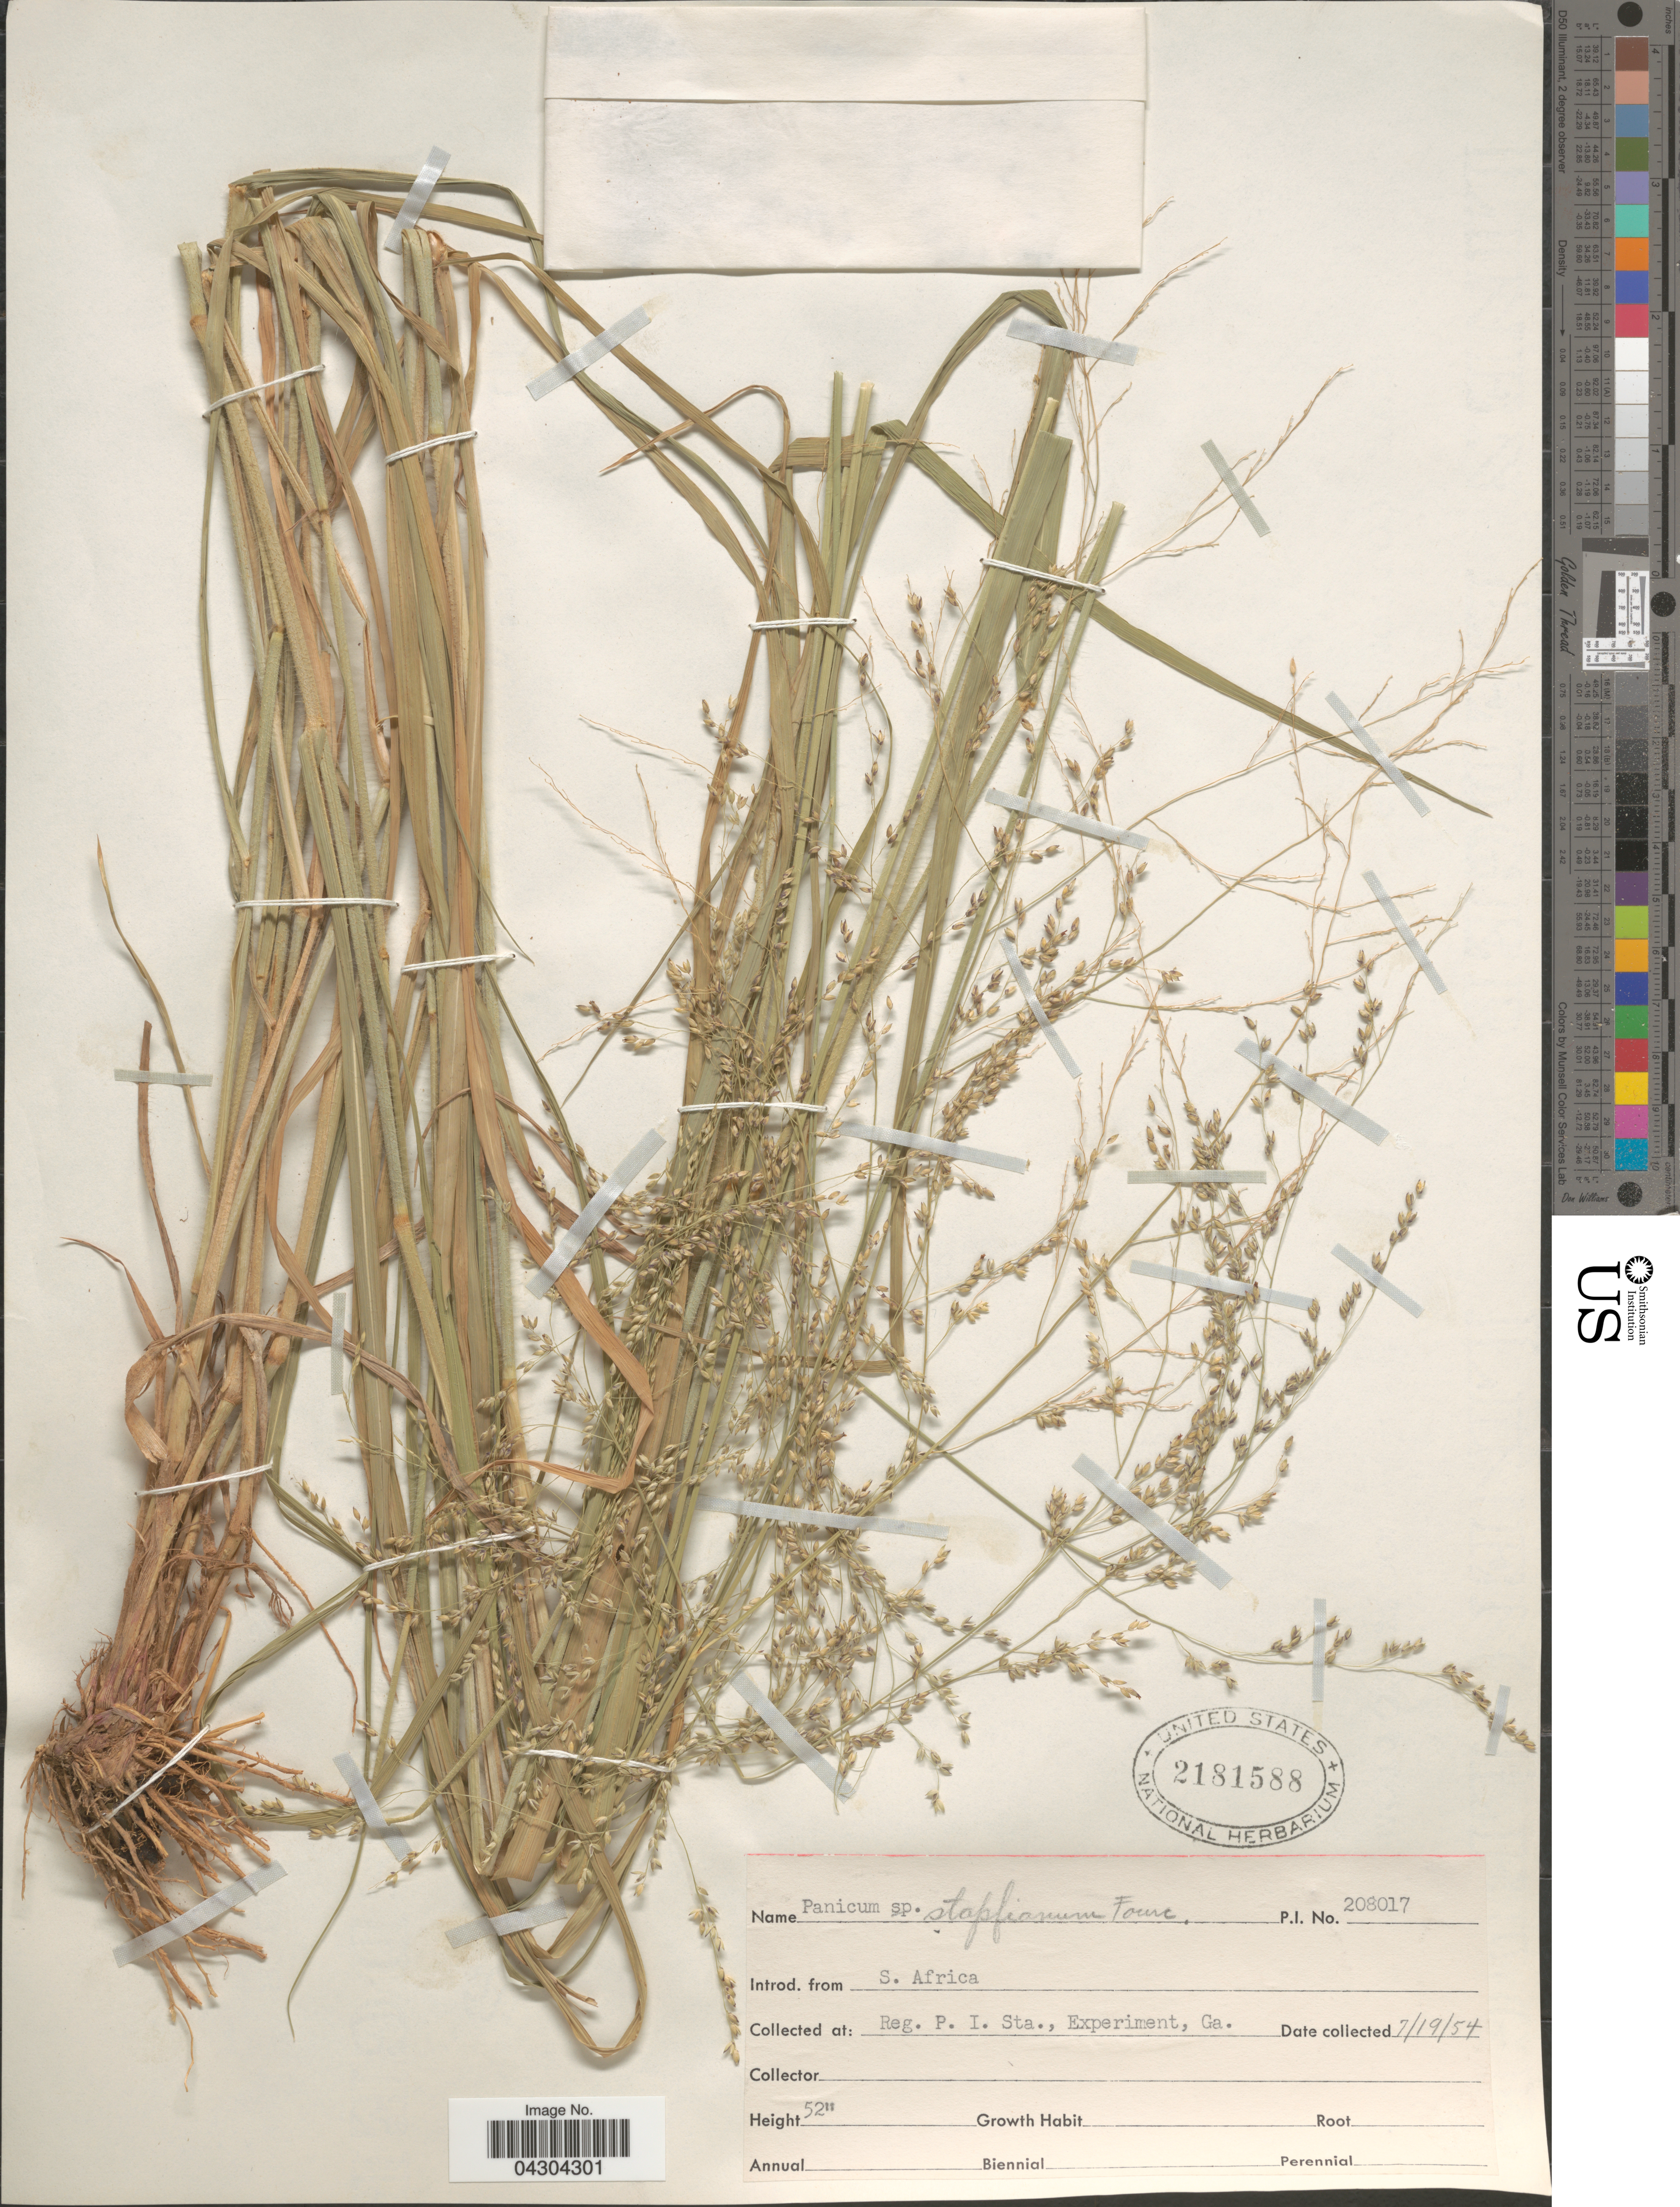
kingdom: Plantae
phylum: Tracheophyta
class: Liliopsida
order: Poales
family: Poaceae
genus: Panicum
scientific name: Panicum stapfianum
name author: Fourc.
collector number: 208017?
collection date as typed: Transcribed d/m/y: 19/7/54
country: United States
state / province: Georgia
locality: At Reg. P. I. Sta., Experiment.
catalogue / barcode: US 2181588